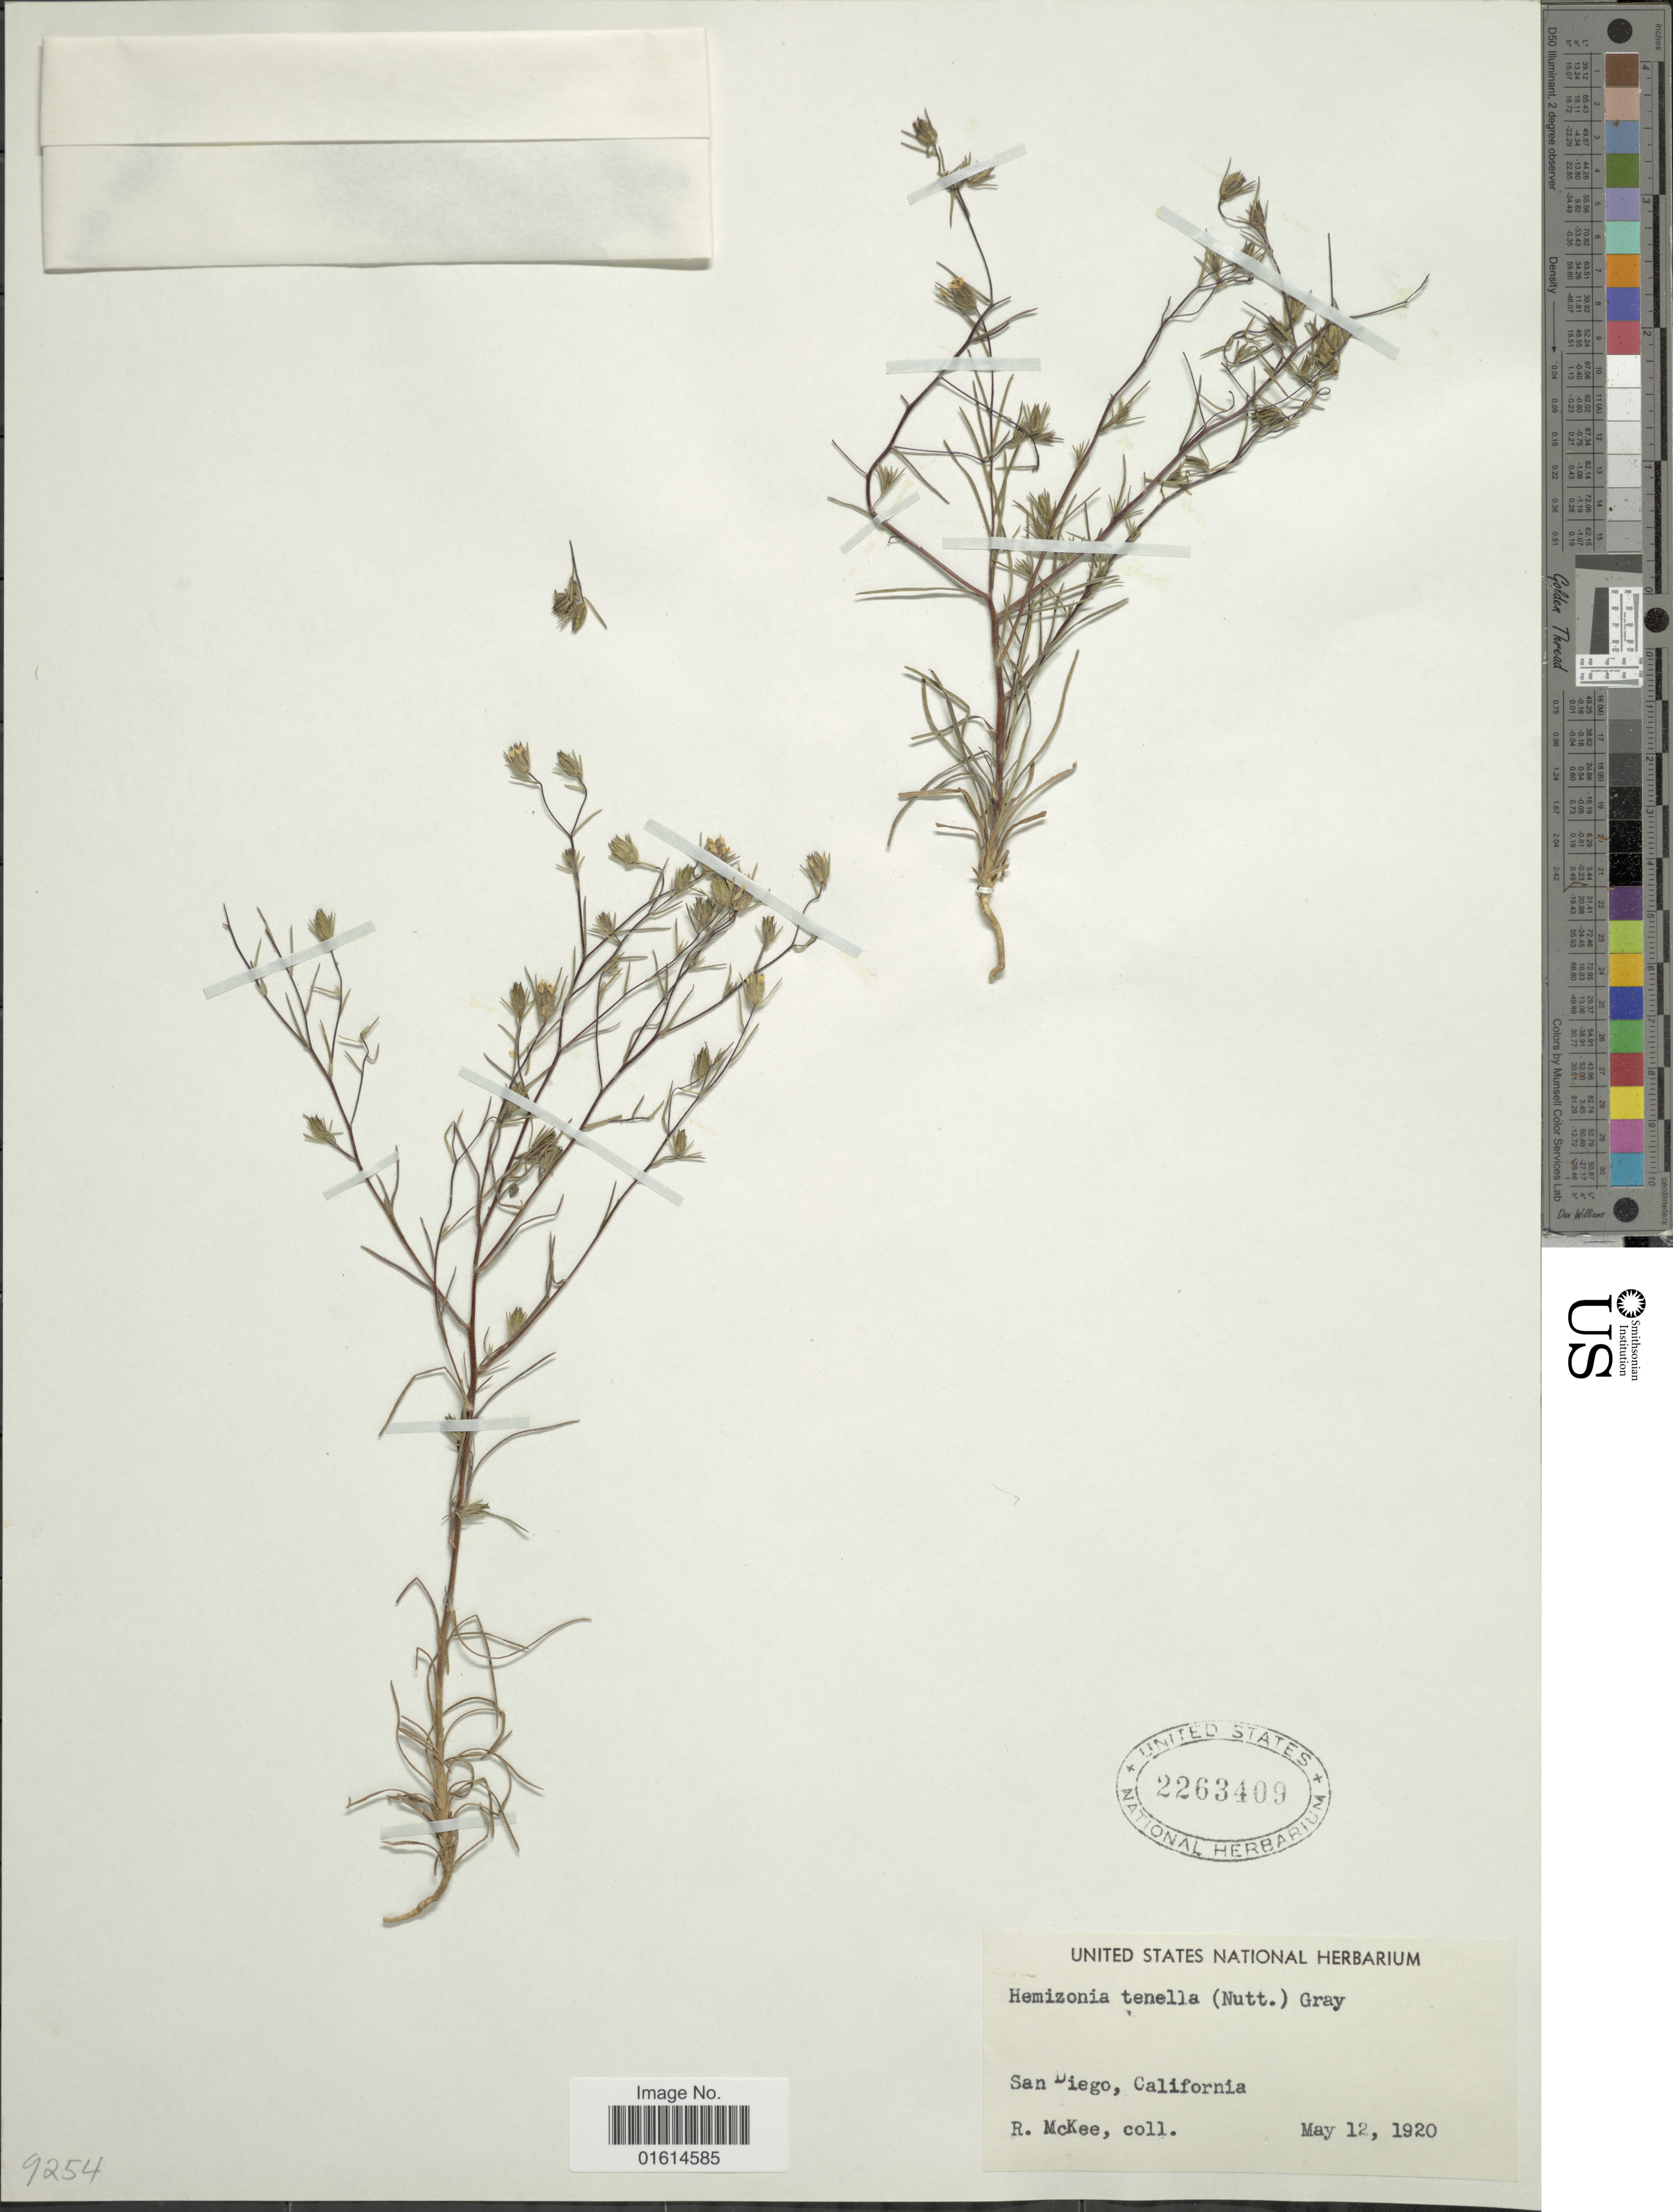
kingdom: Plantae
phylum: Tracheophyta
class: Magnoliopsida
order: Asterales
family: Asteraceae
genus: Layia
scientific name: Layia platyglossa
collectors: R. Mckee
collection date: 1920-05-12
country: United States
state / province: California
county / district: San Diego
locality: San Diego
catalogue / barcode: US 2263409